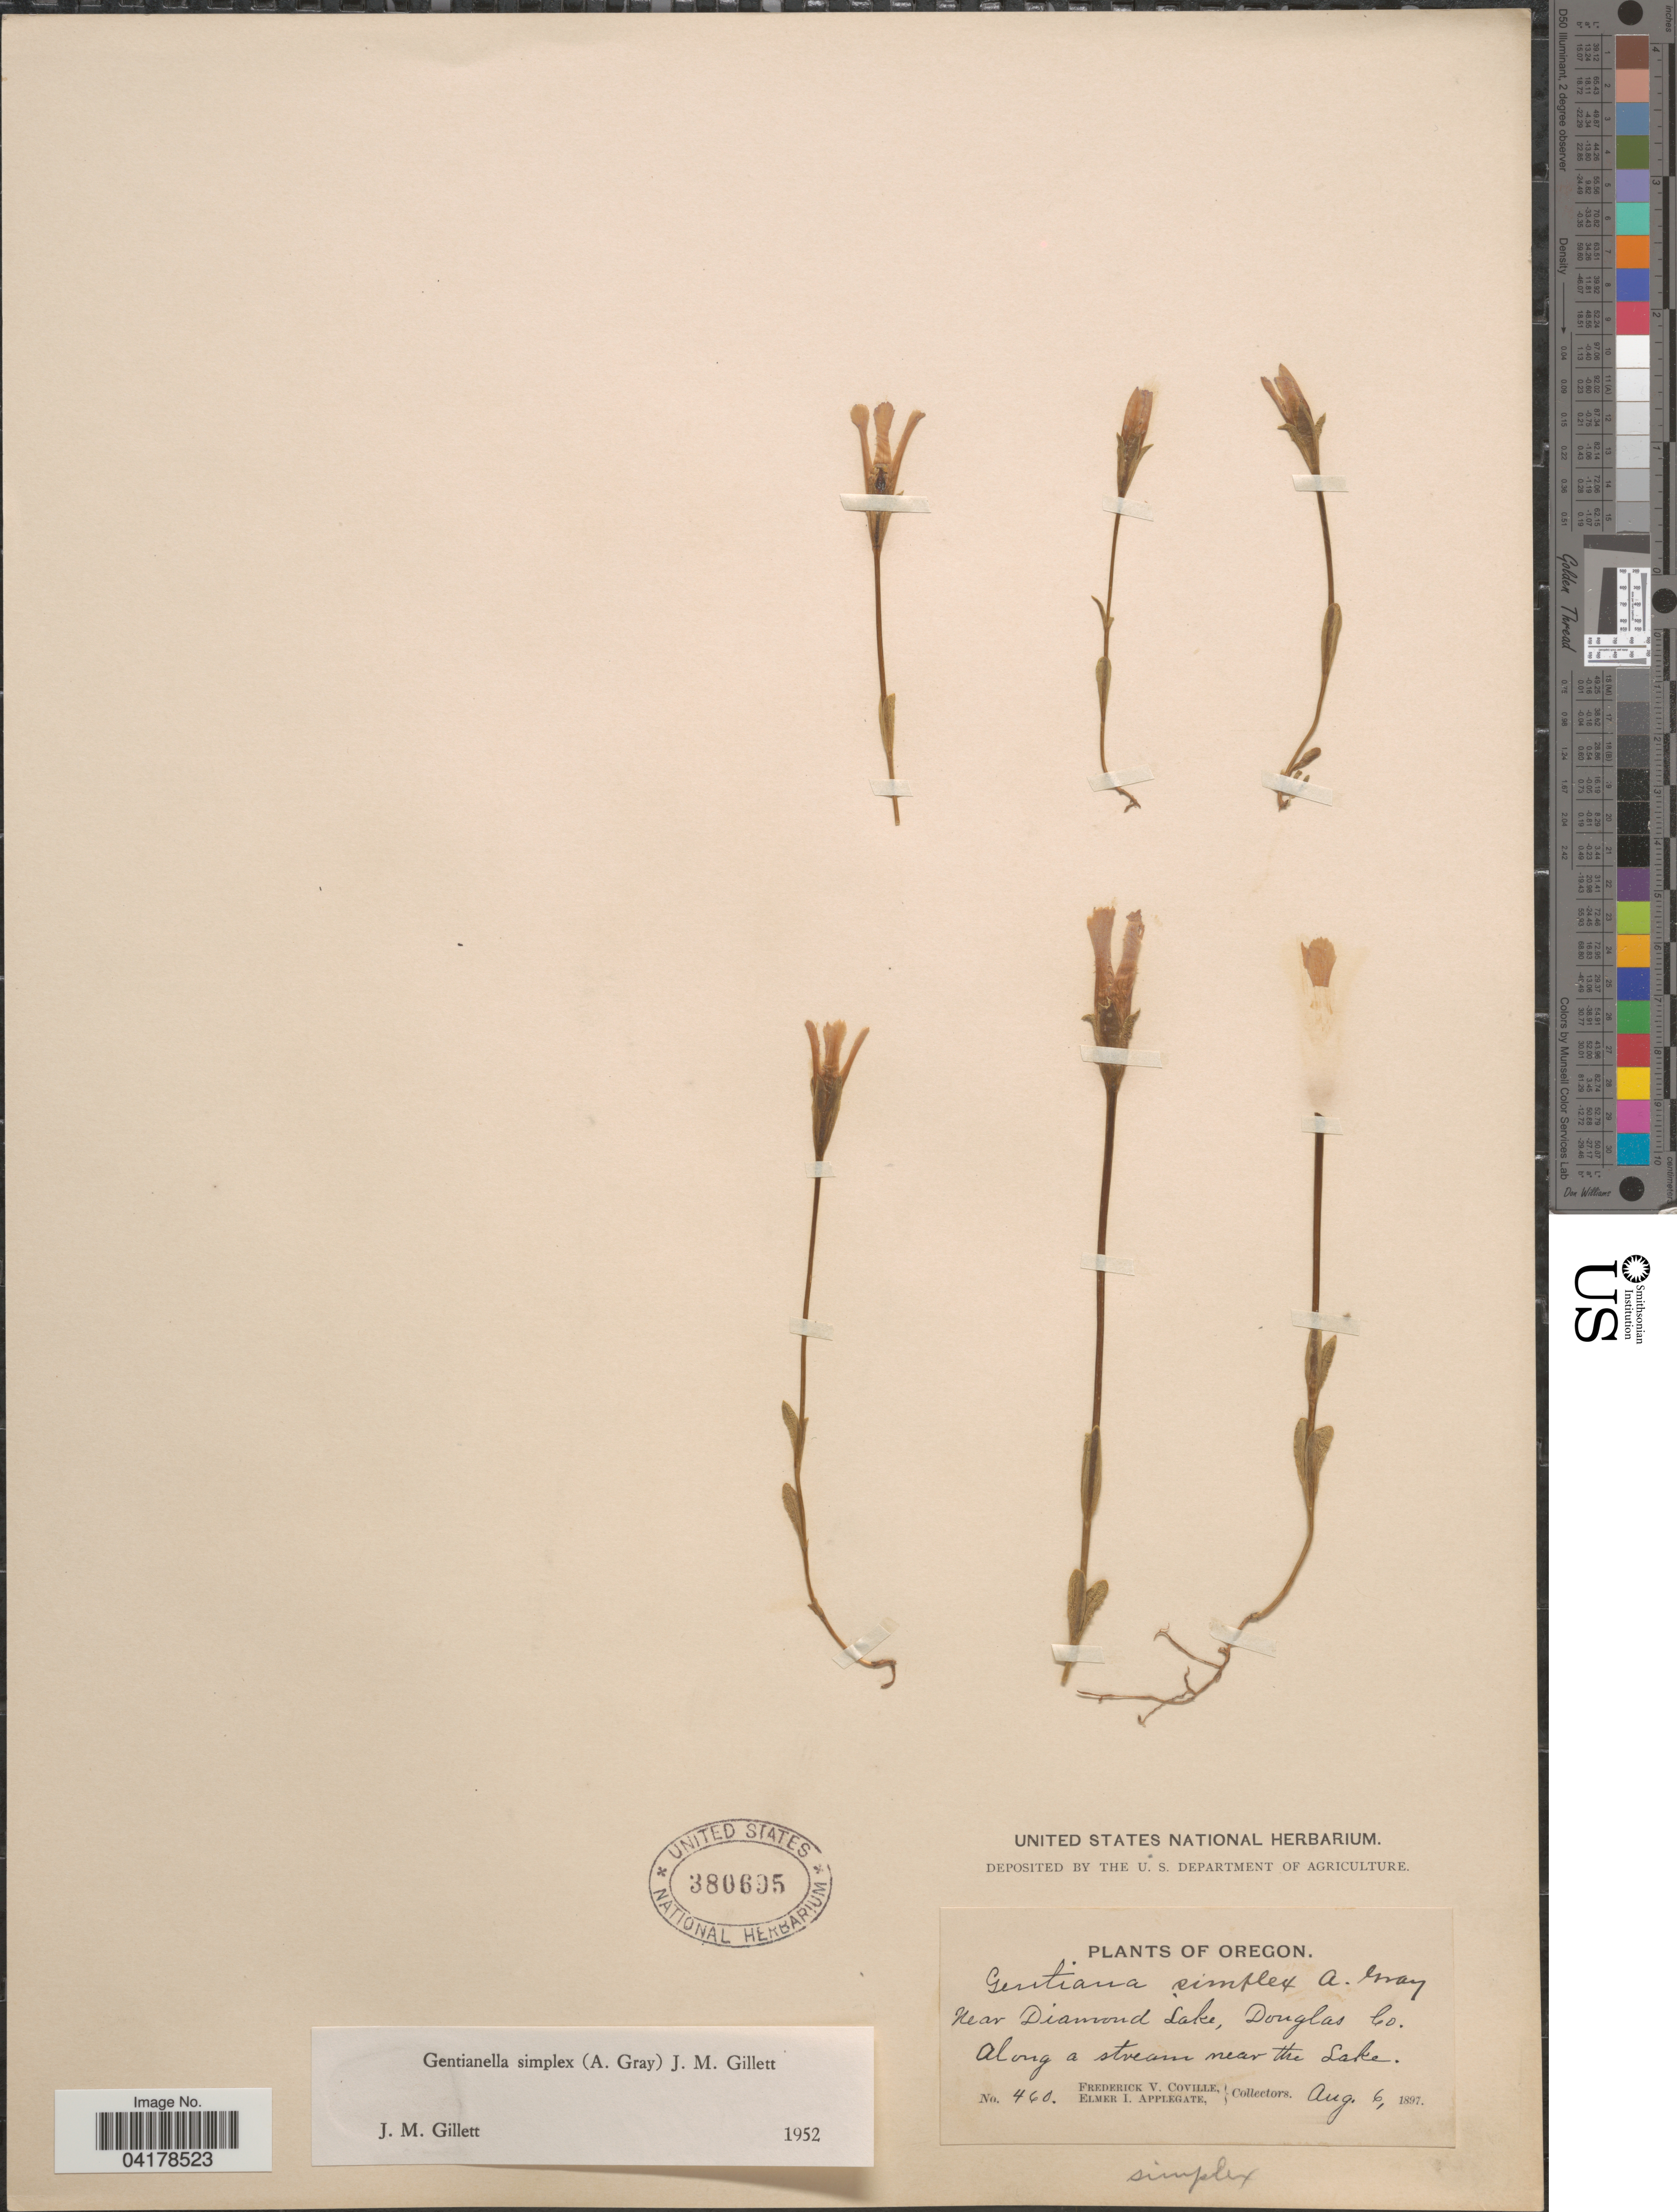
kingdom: Plantae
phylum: Tracheophyta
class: Magnoliopsida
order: Gentianales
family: Gentianaceae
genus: Gentianella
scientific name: Gentianella simplex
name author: (A. Gray) J.M. Gillett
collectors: F. V. Coville & E. I. Applegate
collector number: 460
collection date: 1897-08-06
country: United States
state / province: Oregon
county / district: Douglas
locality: Near Diamond Lake, Douglas Co. Along a stream near the Lake.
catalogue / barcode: US 380695